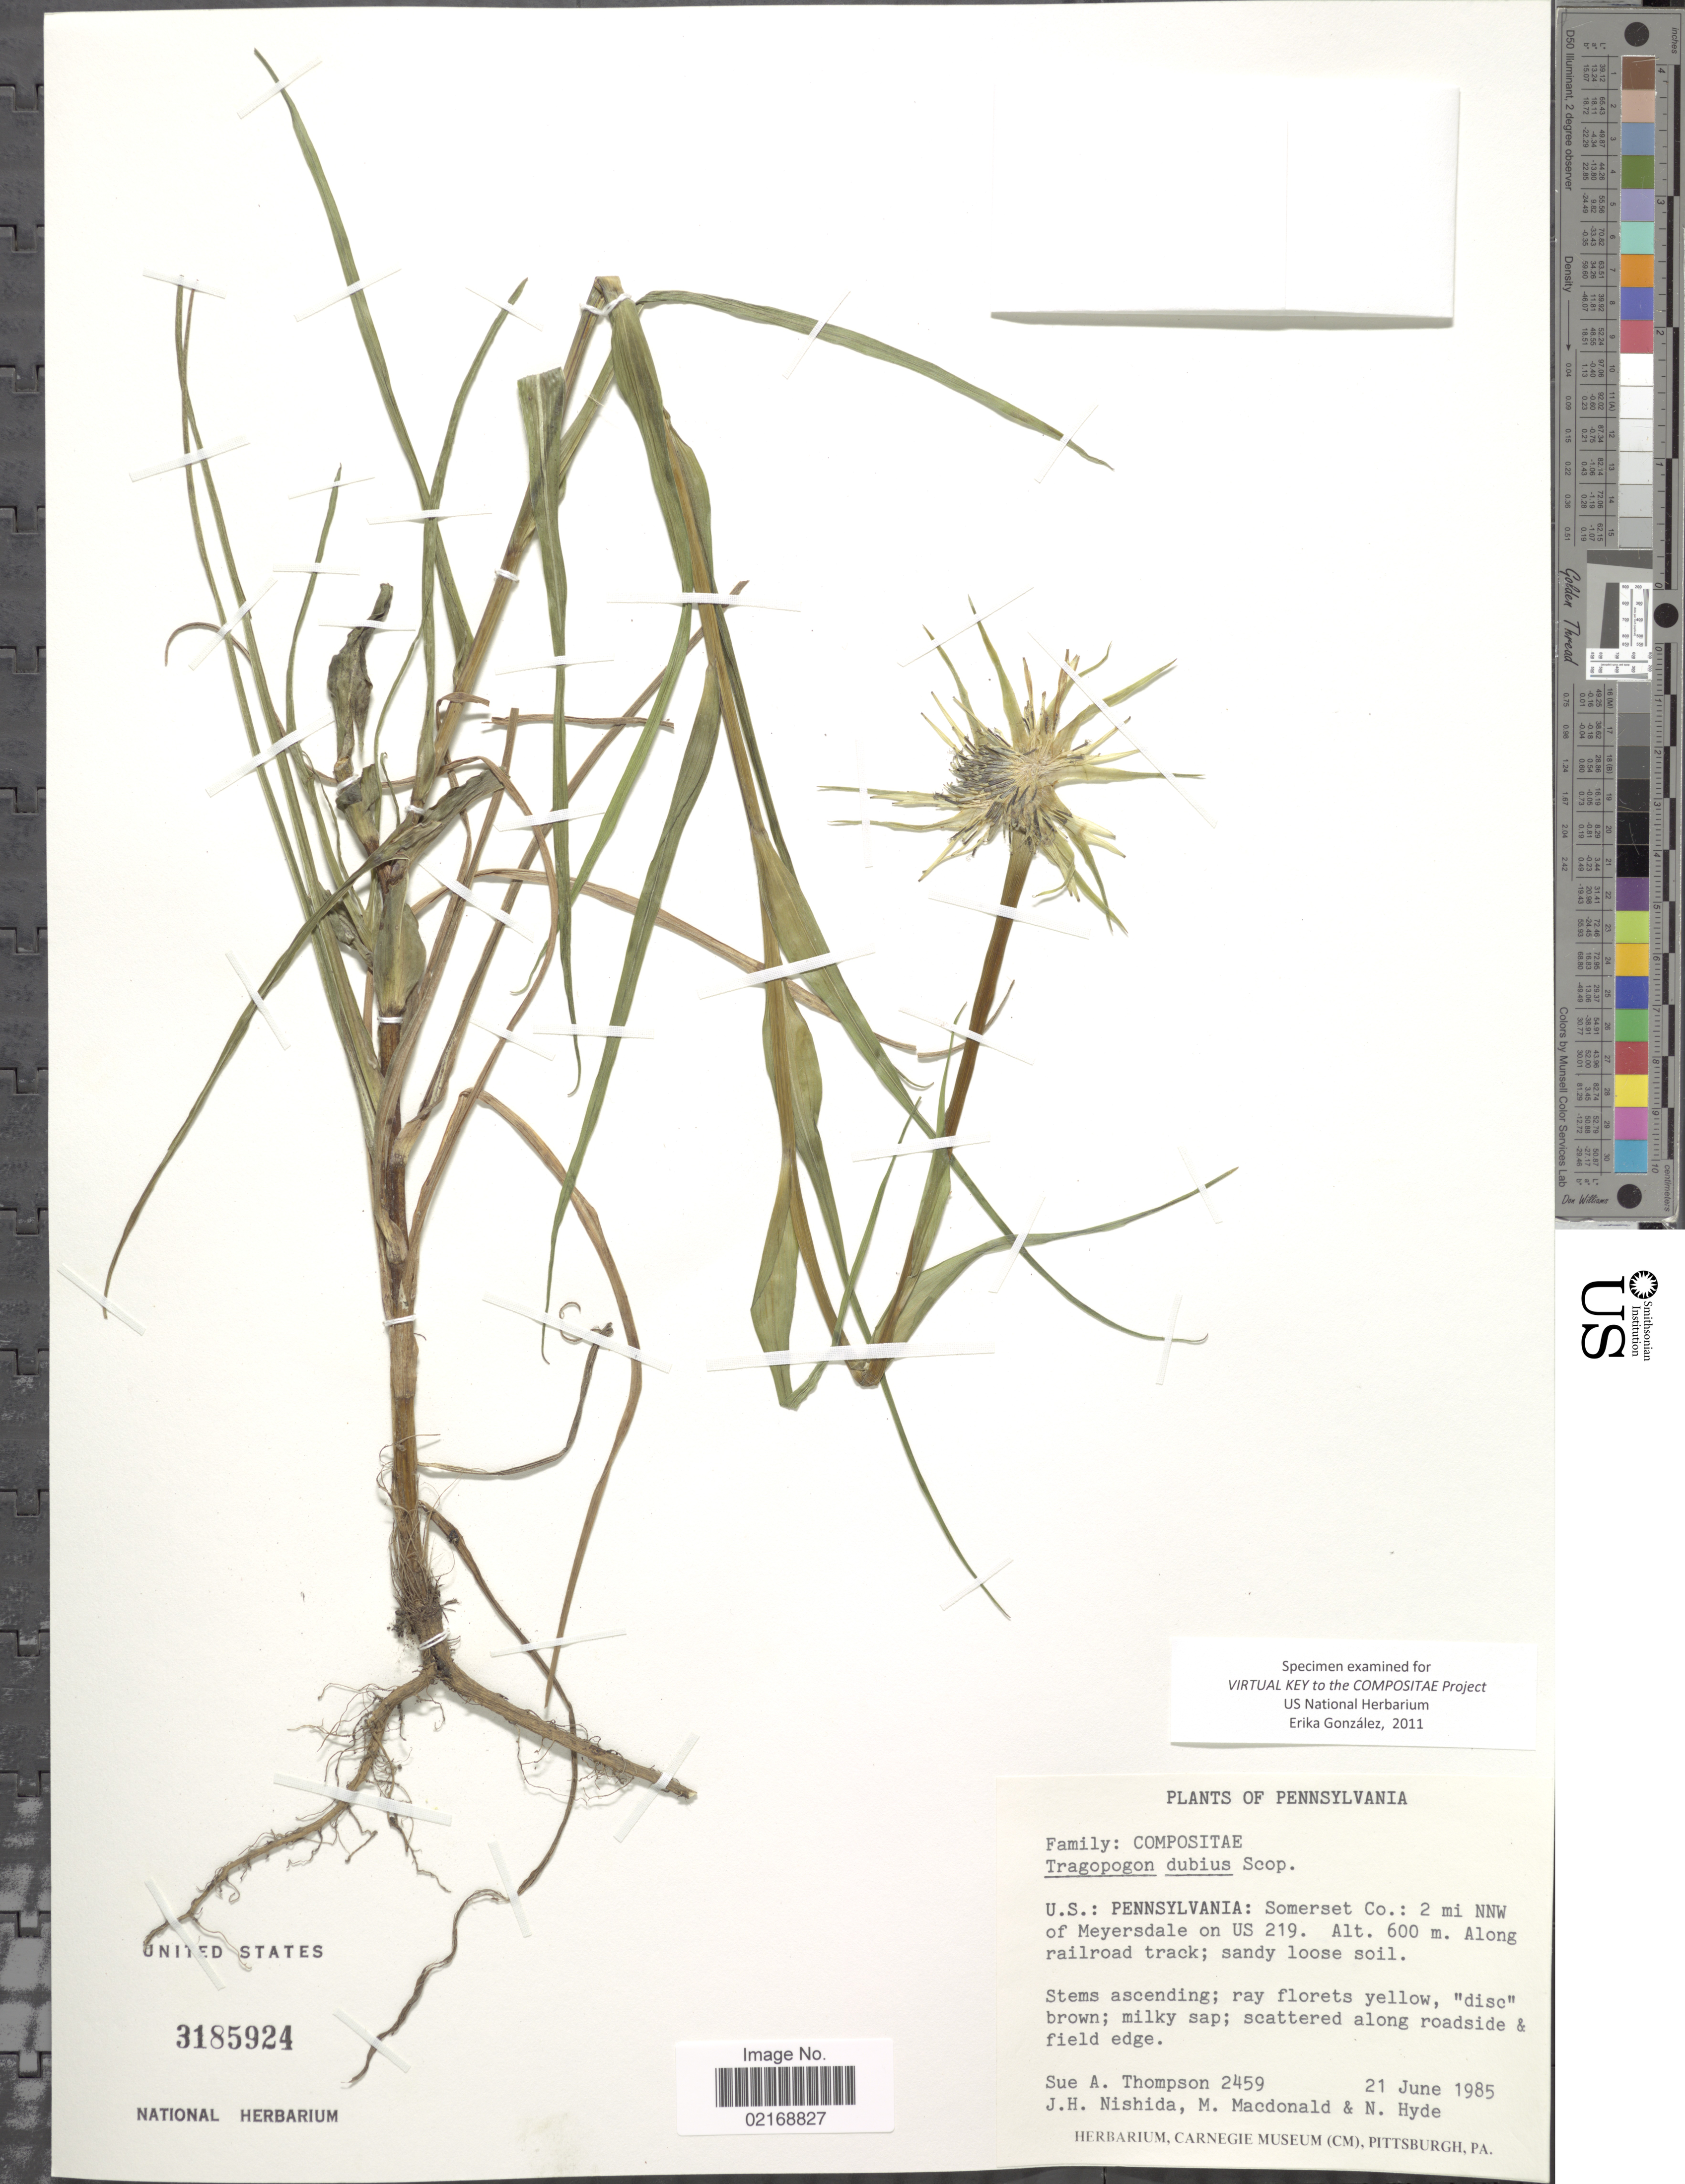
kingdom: Plantae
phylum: Tracheophyta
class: Magnoliopsida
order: Asterales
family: Asteraceae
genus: Tragopogon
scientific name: Tragopogon dubius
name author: Scop.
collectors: S. A. Thompson, J. Nishida, M. Macdonald & N. Hyde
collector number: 2459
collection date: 1985-06-21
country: United States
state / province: Pennsylvania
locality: Somerset Co.: 2 mi NNW of Meyerdale on US 219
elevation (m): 600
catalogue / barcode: US 3185924